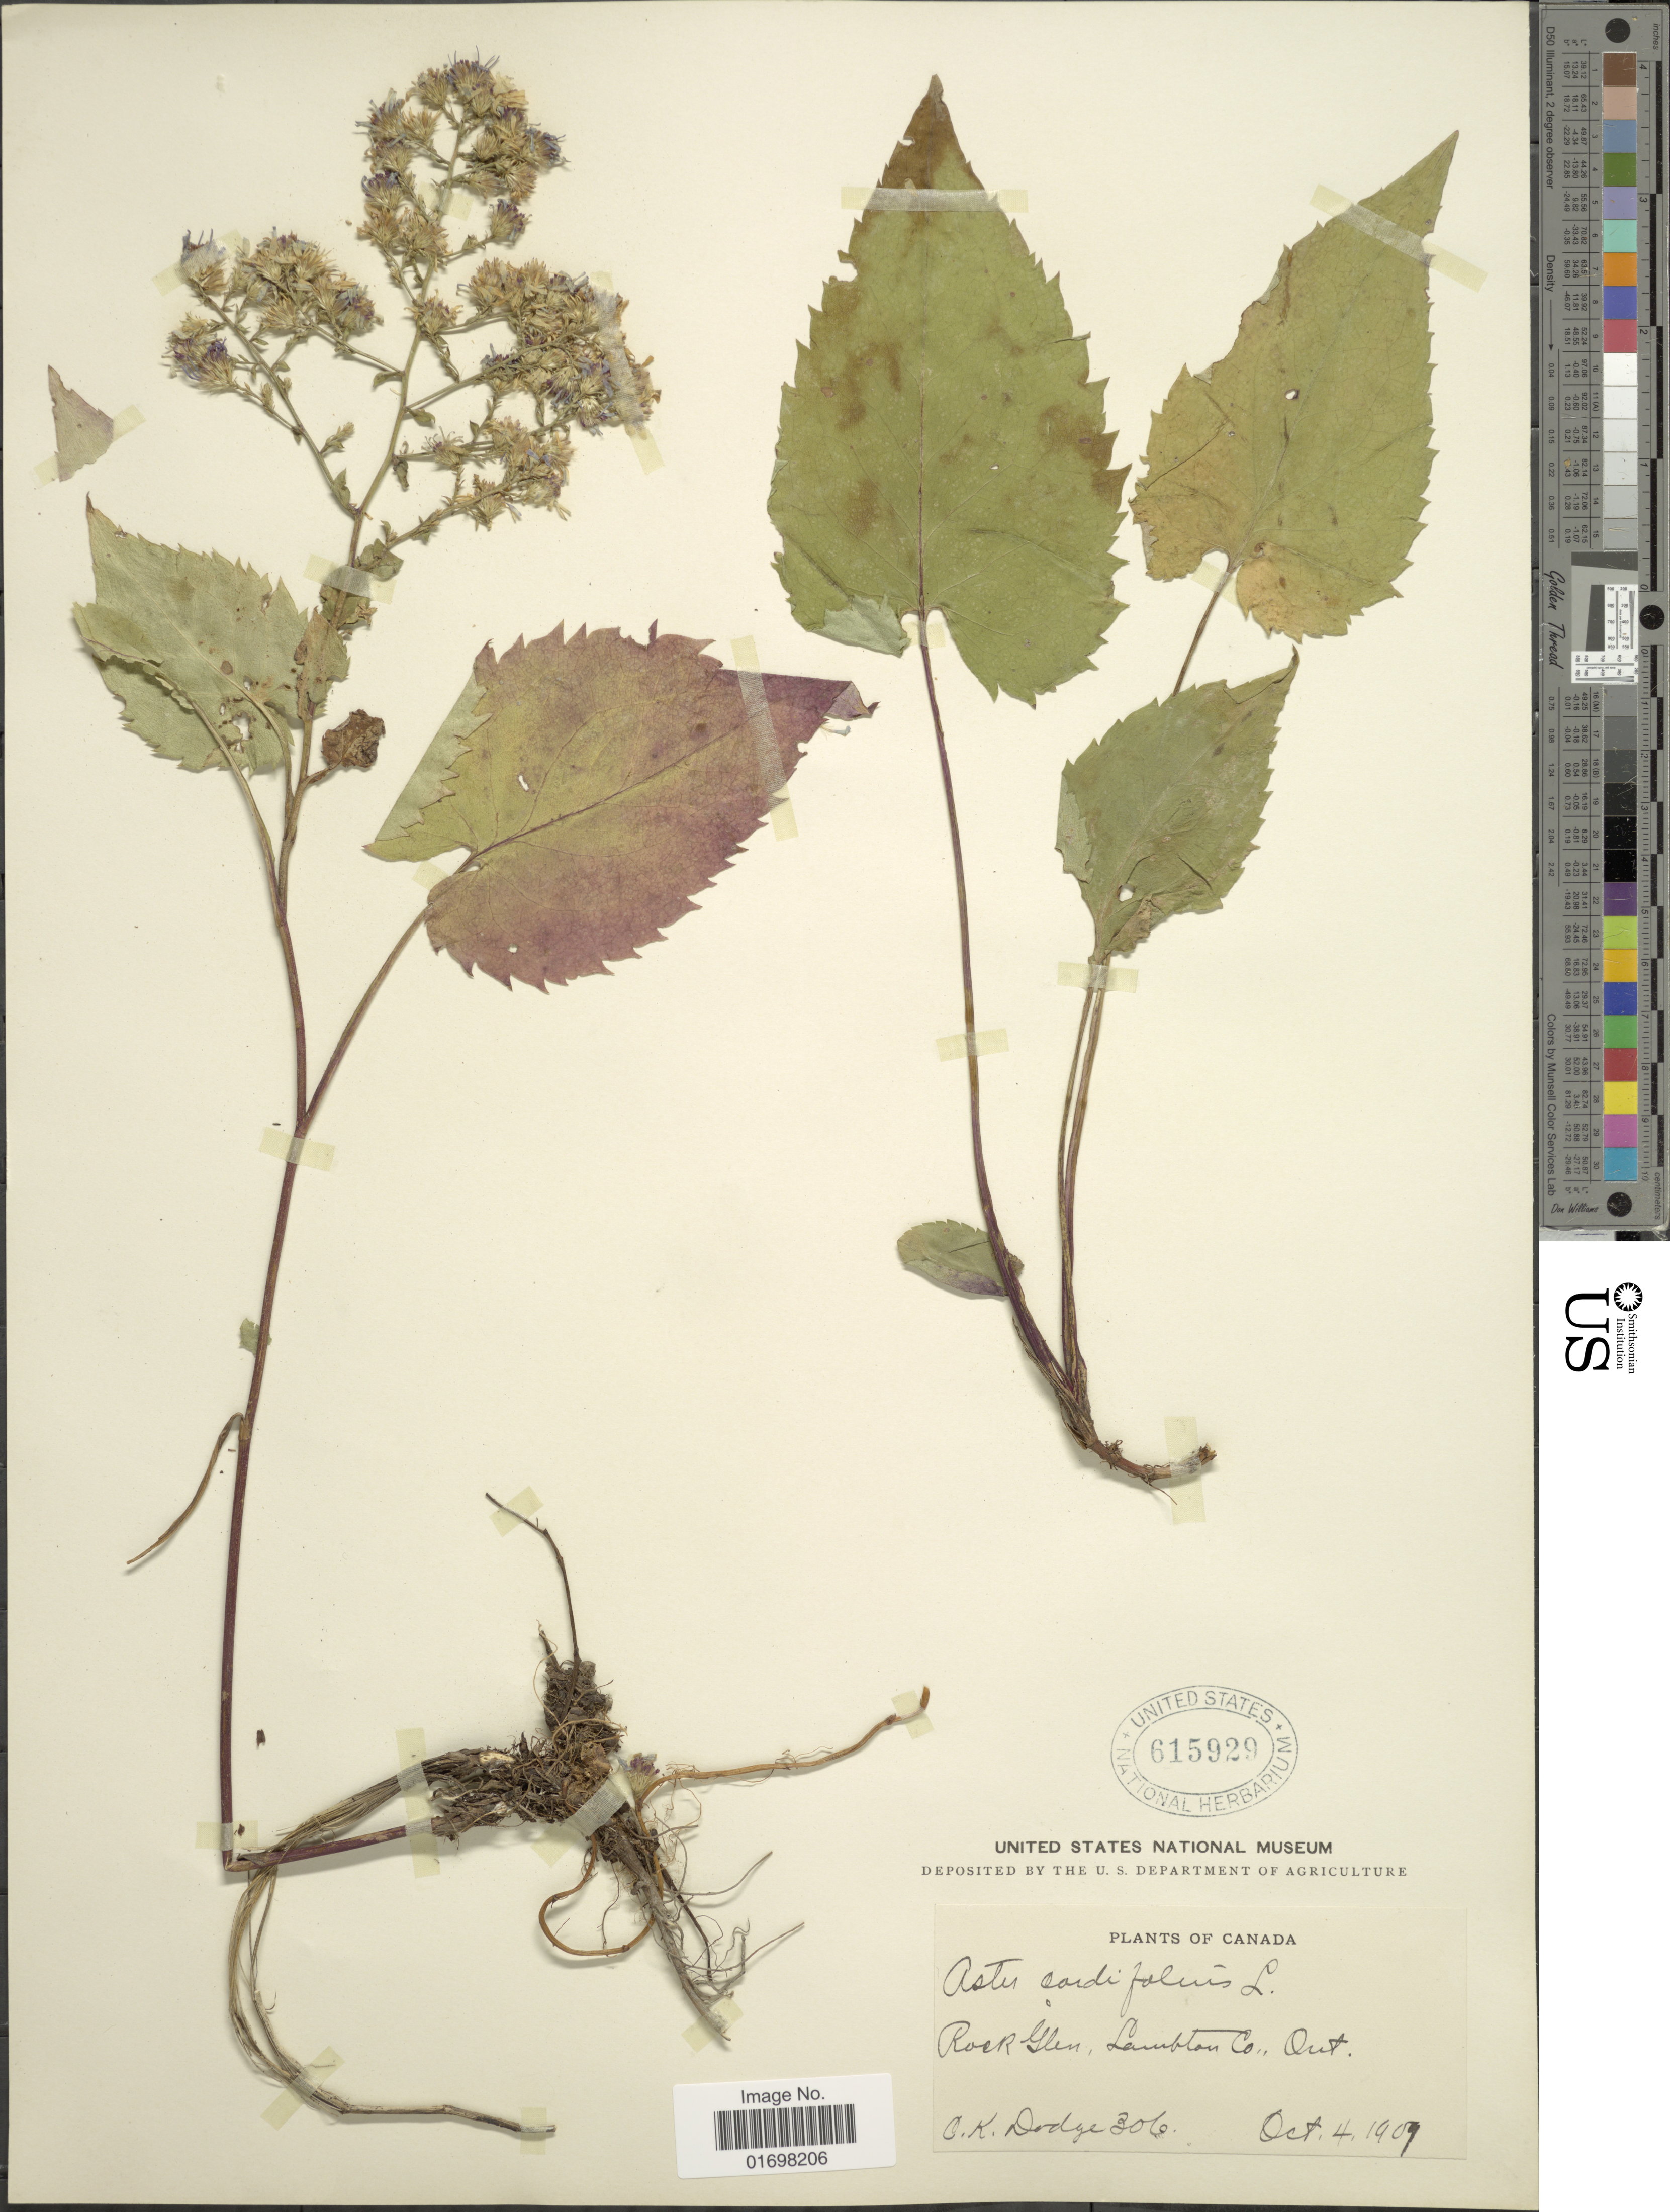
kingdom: Plantae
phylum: Tracheophyta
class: Magnoliopsida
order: Asterales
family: Asteraceae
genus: Symphyotrichum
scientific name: Symphyotrichum cordifolium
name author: (L.) G.L. Nesom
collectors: C. Dodge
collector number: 306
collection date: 1909-10-04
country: Canada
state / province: Ontario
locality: Rock Glen, Lambton Co., Ont.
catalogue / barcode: US 615929